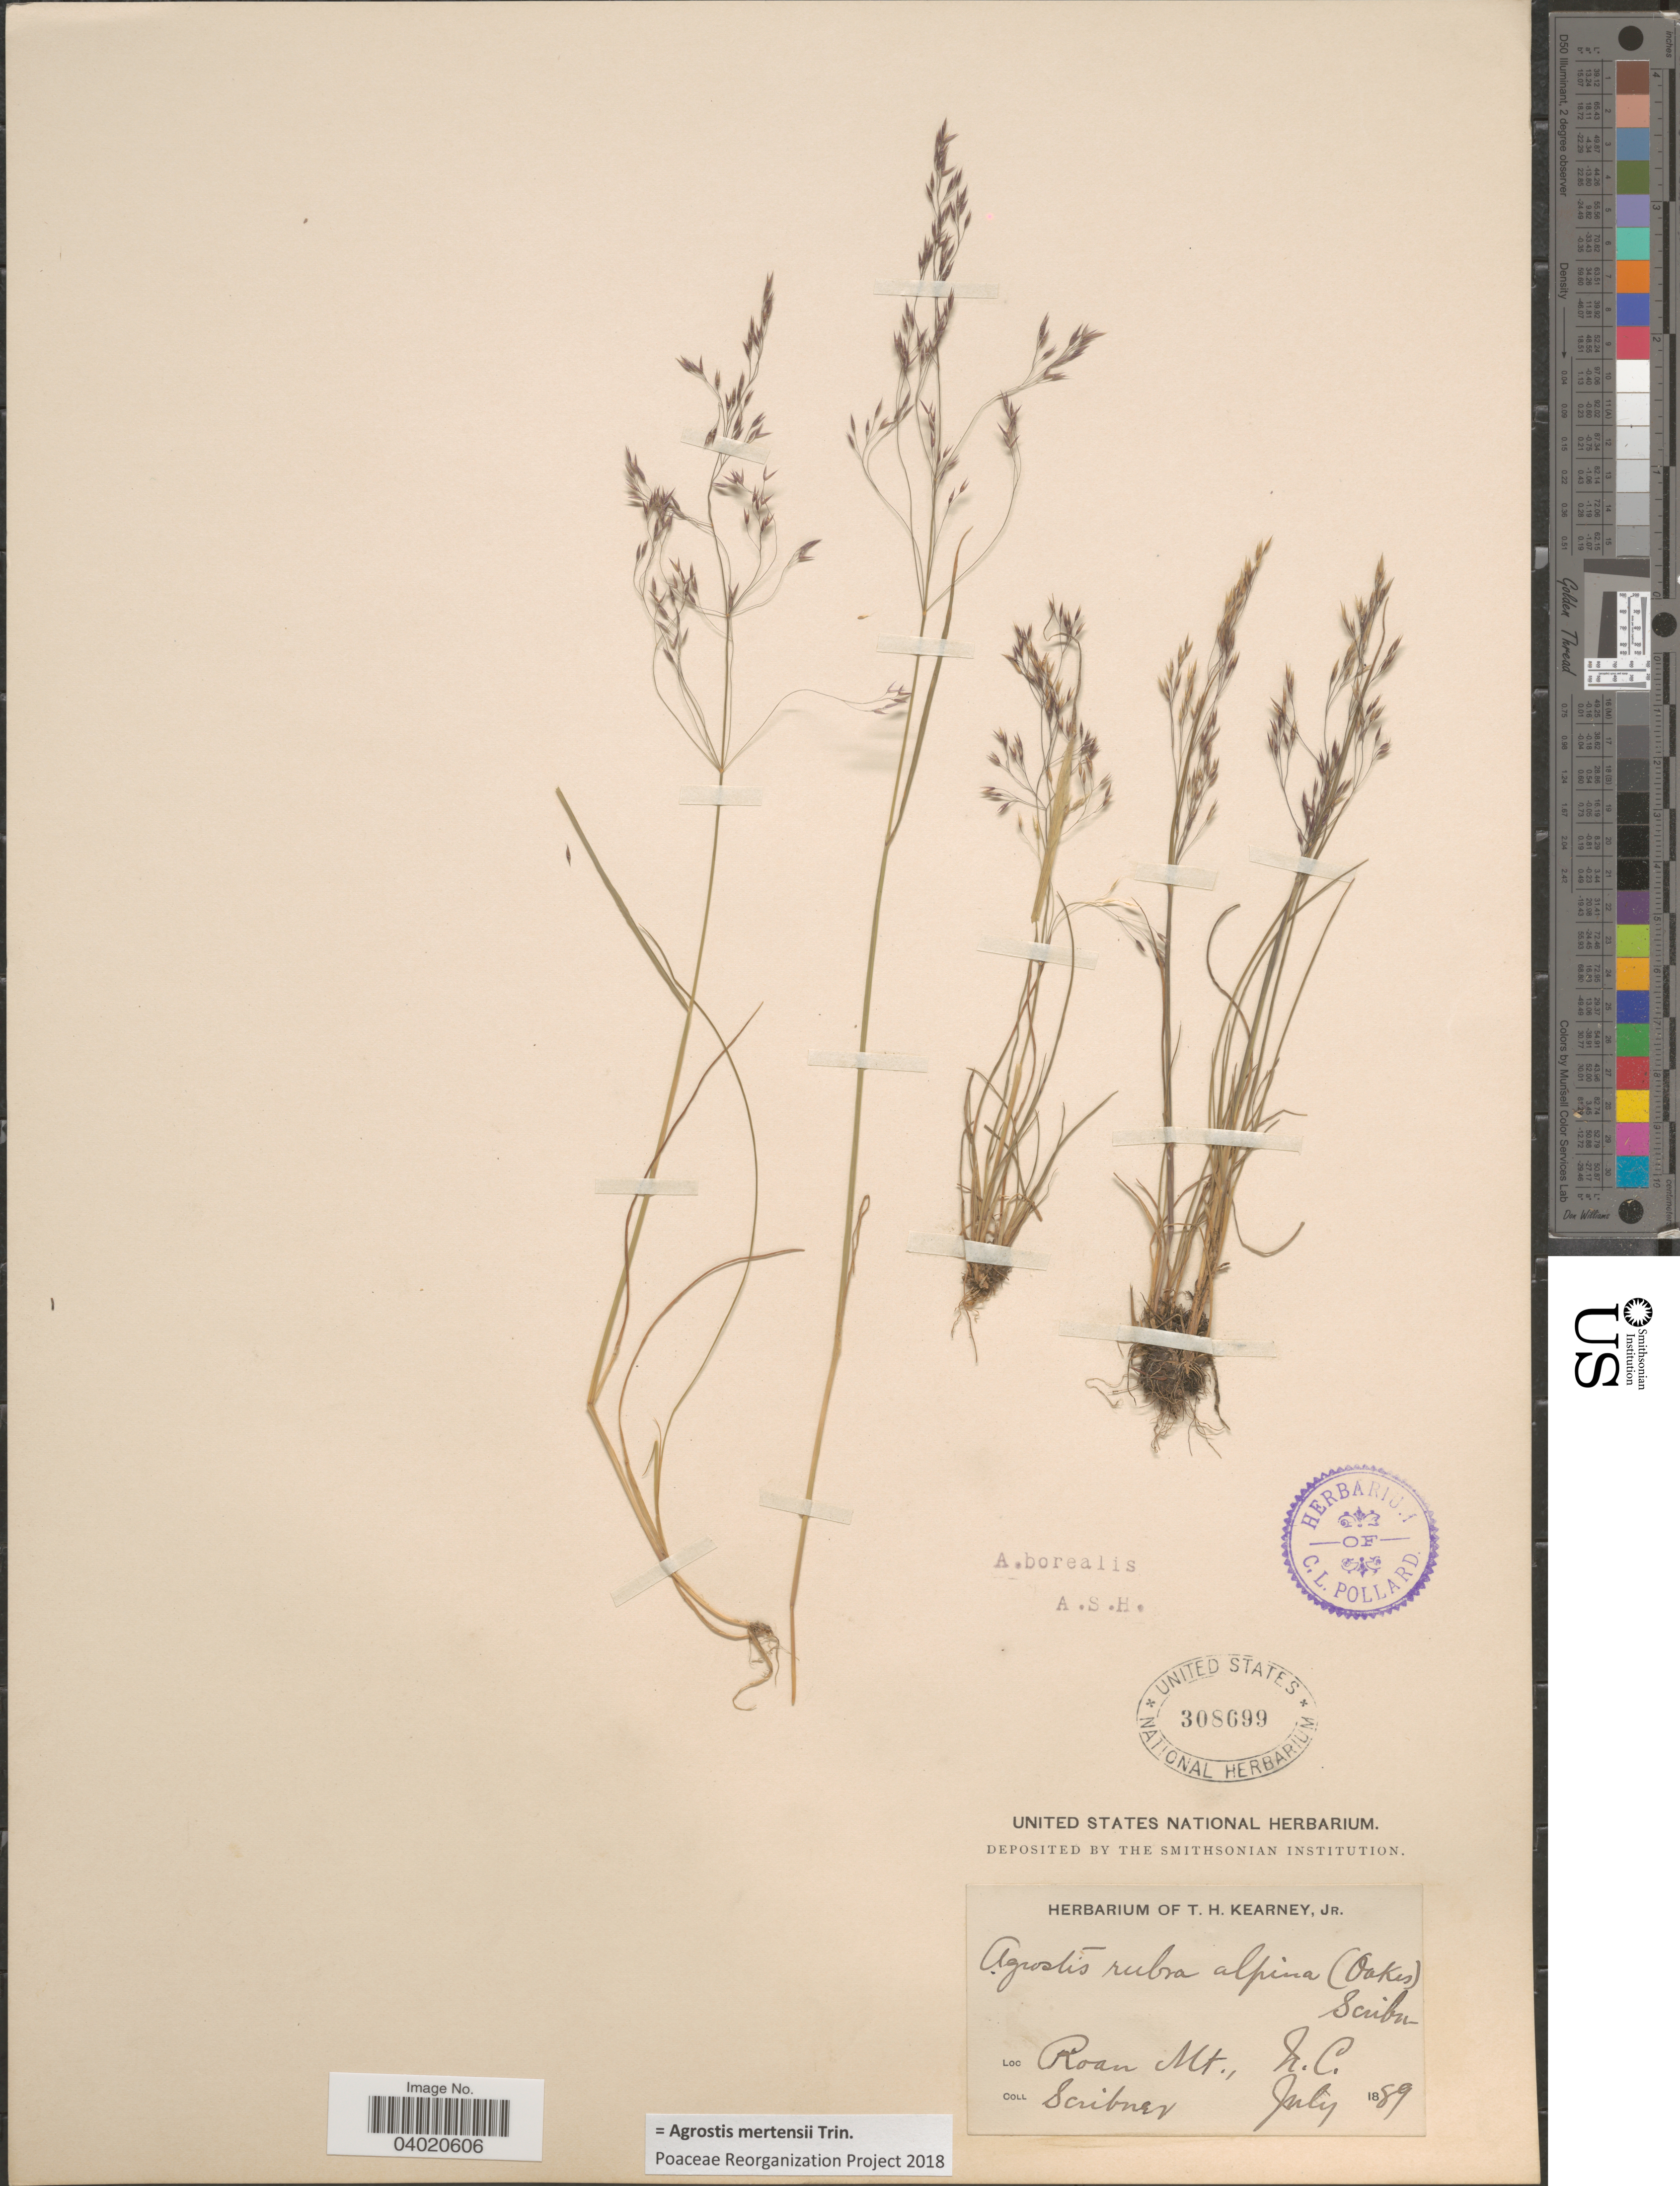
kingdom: Plantae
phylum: Tracheophyta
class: Liliopsida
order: Poales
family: Poaceae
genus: Agrostis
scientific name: Agrostis mertensii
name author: Trin.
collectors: Scribner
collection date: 1889-07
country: United States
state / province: North Carolina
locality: Roan Mt.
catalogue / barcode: US 308699